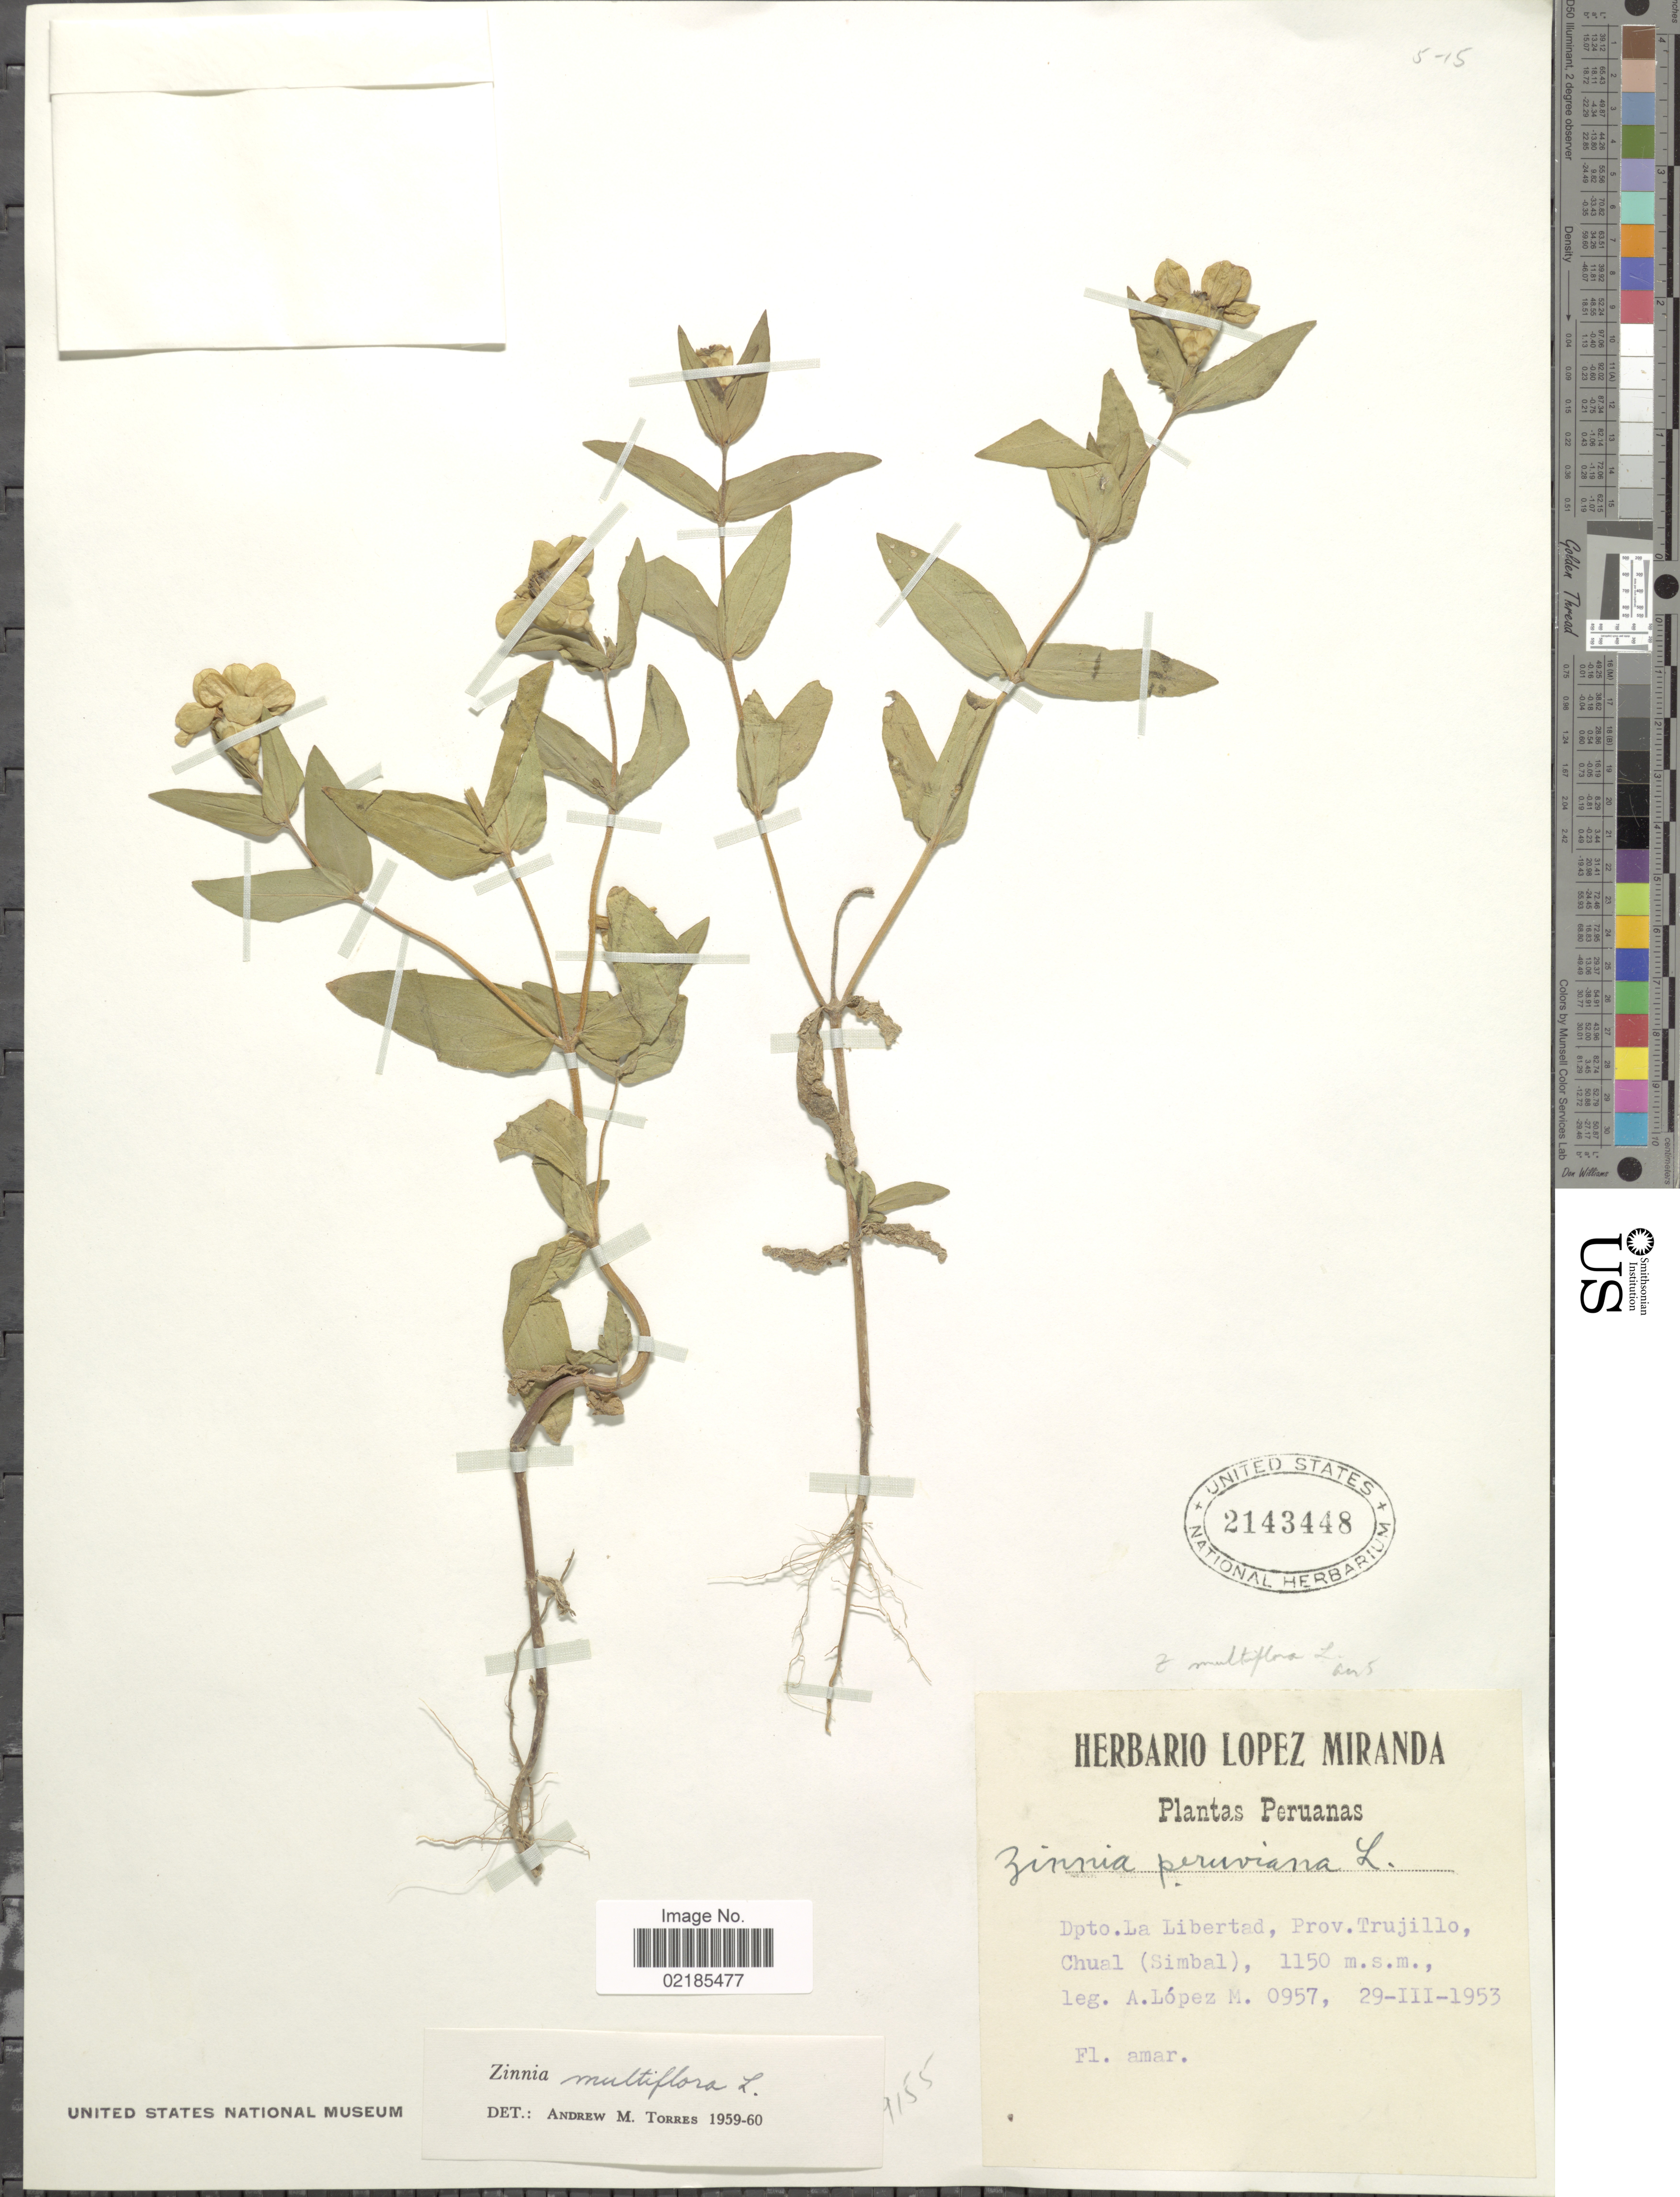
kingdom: Plantae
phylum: Tracheophyta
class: Magnoliopsida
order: Asterales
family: Asteraceae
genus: Zinnia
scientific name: Zinnia multiflora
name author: L.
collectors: A. López M.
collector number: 0957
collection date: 1953-03-29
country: Peru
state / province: La Libertad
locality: Prov. Trujillo, Chual (Simbal)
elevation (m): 1150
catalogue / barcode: US 2143448